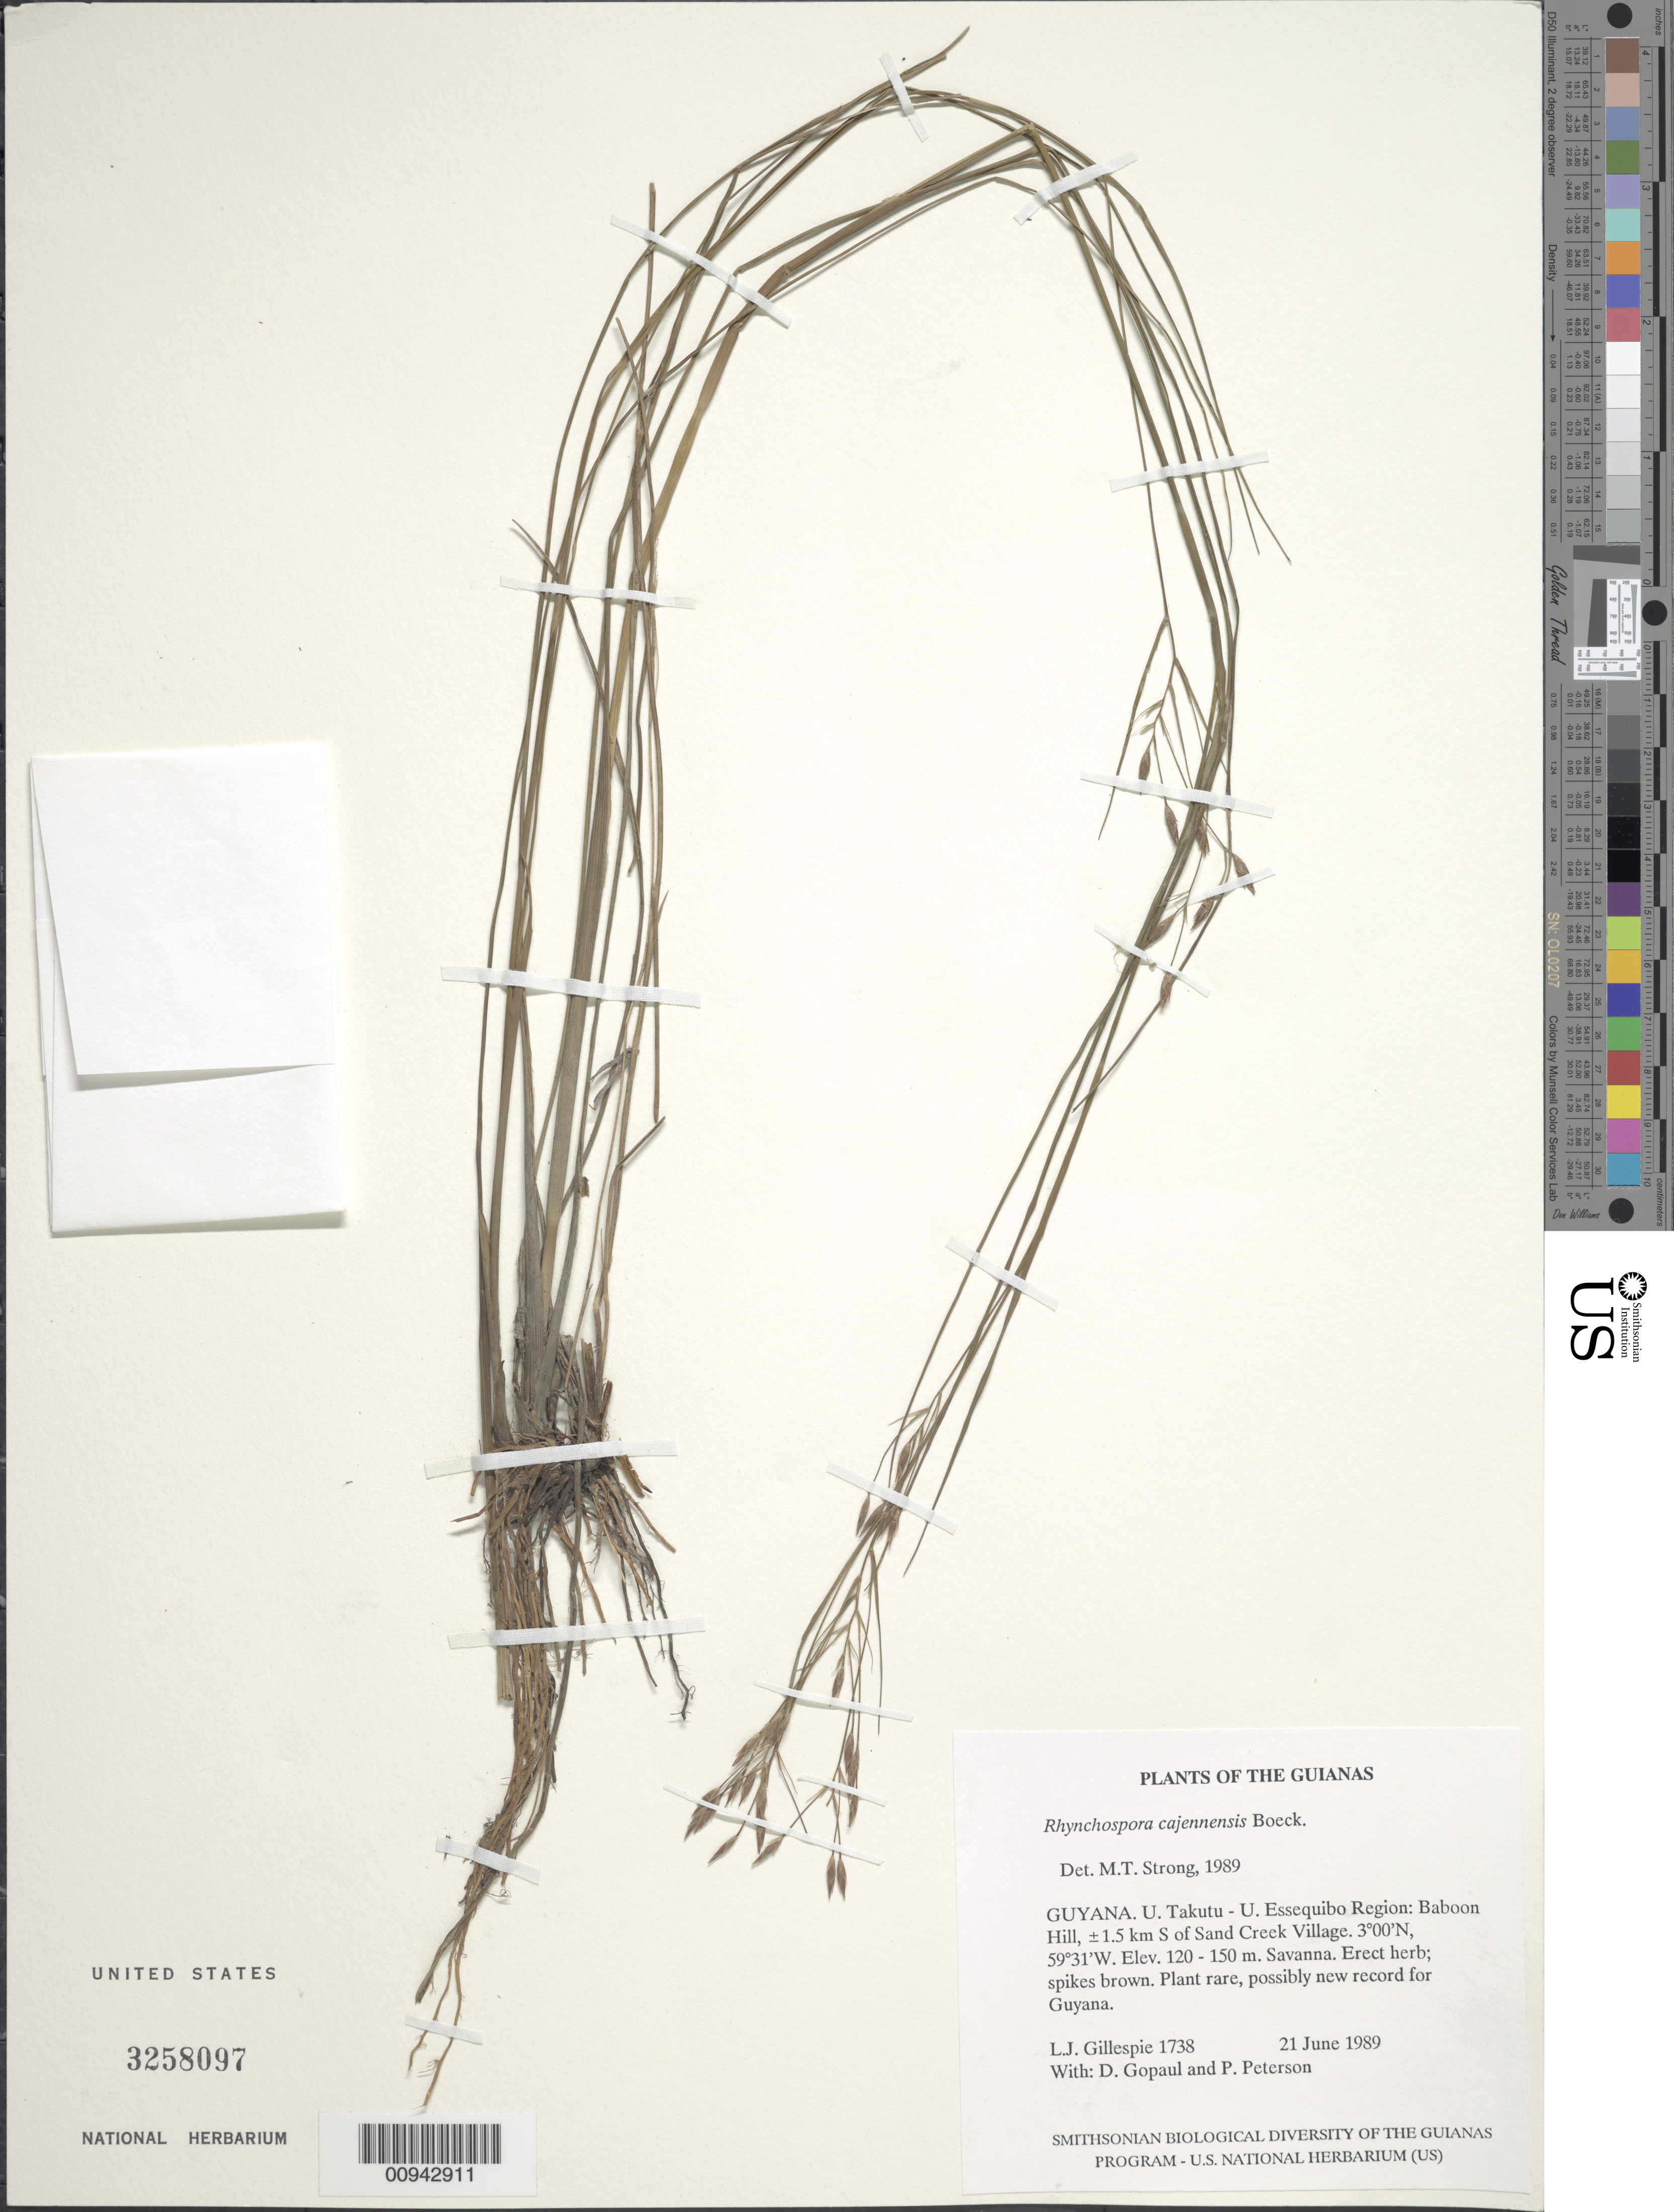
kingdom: Plantae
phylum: Tracheophyta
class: Liliopsida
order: Poales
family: Cyperaceae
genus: Rhynchospora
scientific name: Rhynchospora cajennensis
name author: Boeckeler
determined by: Strong, M. T., (US), Smithsonian Institution - National Museum of Natural History (UNITED STATES)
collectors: L. J. Gillespie, D. Gopaul & P. M. Peterson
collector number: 1738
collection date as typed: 21 June 1989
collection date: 1989-06-21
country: Guyana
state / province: U. Takutu-U. Essequibo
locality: Baboon Hill, ±1.5 km S of Sand Creek Village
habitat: Savanna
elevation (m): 120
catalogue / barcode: US 3258097